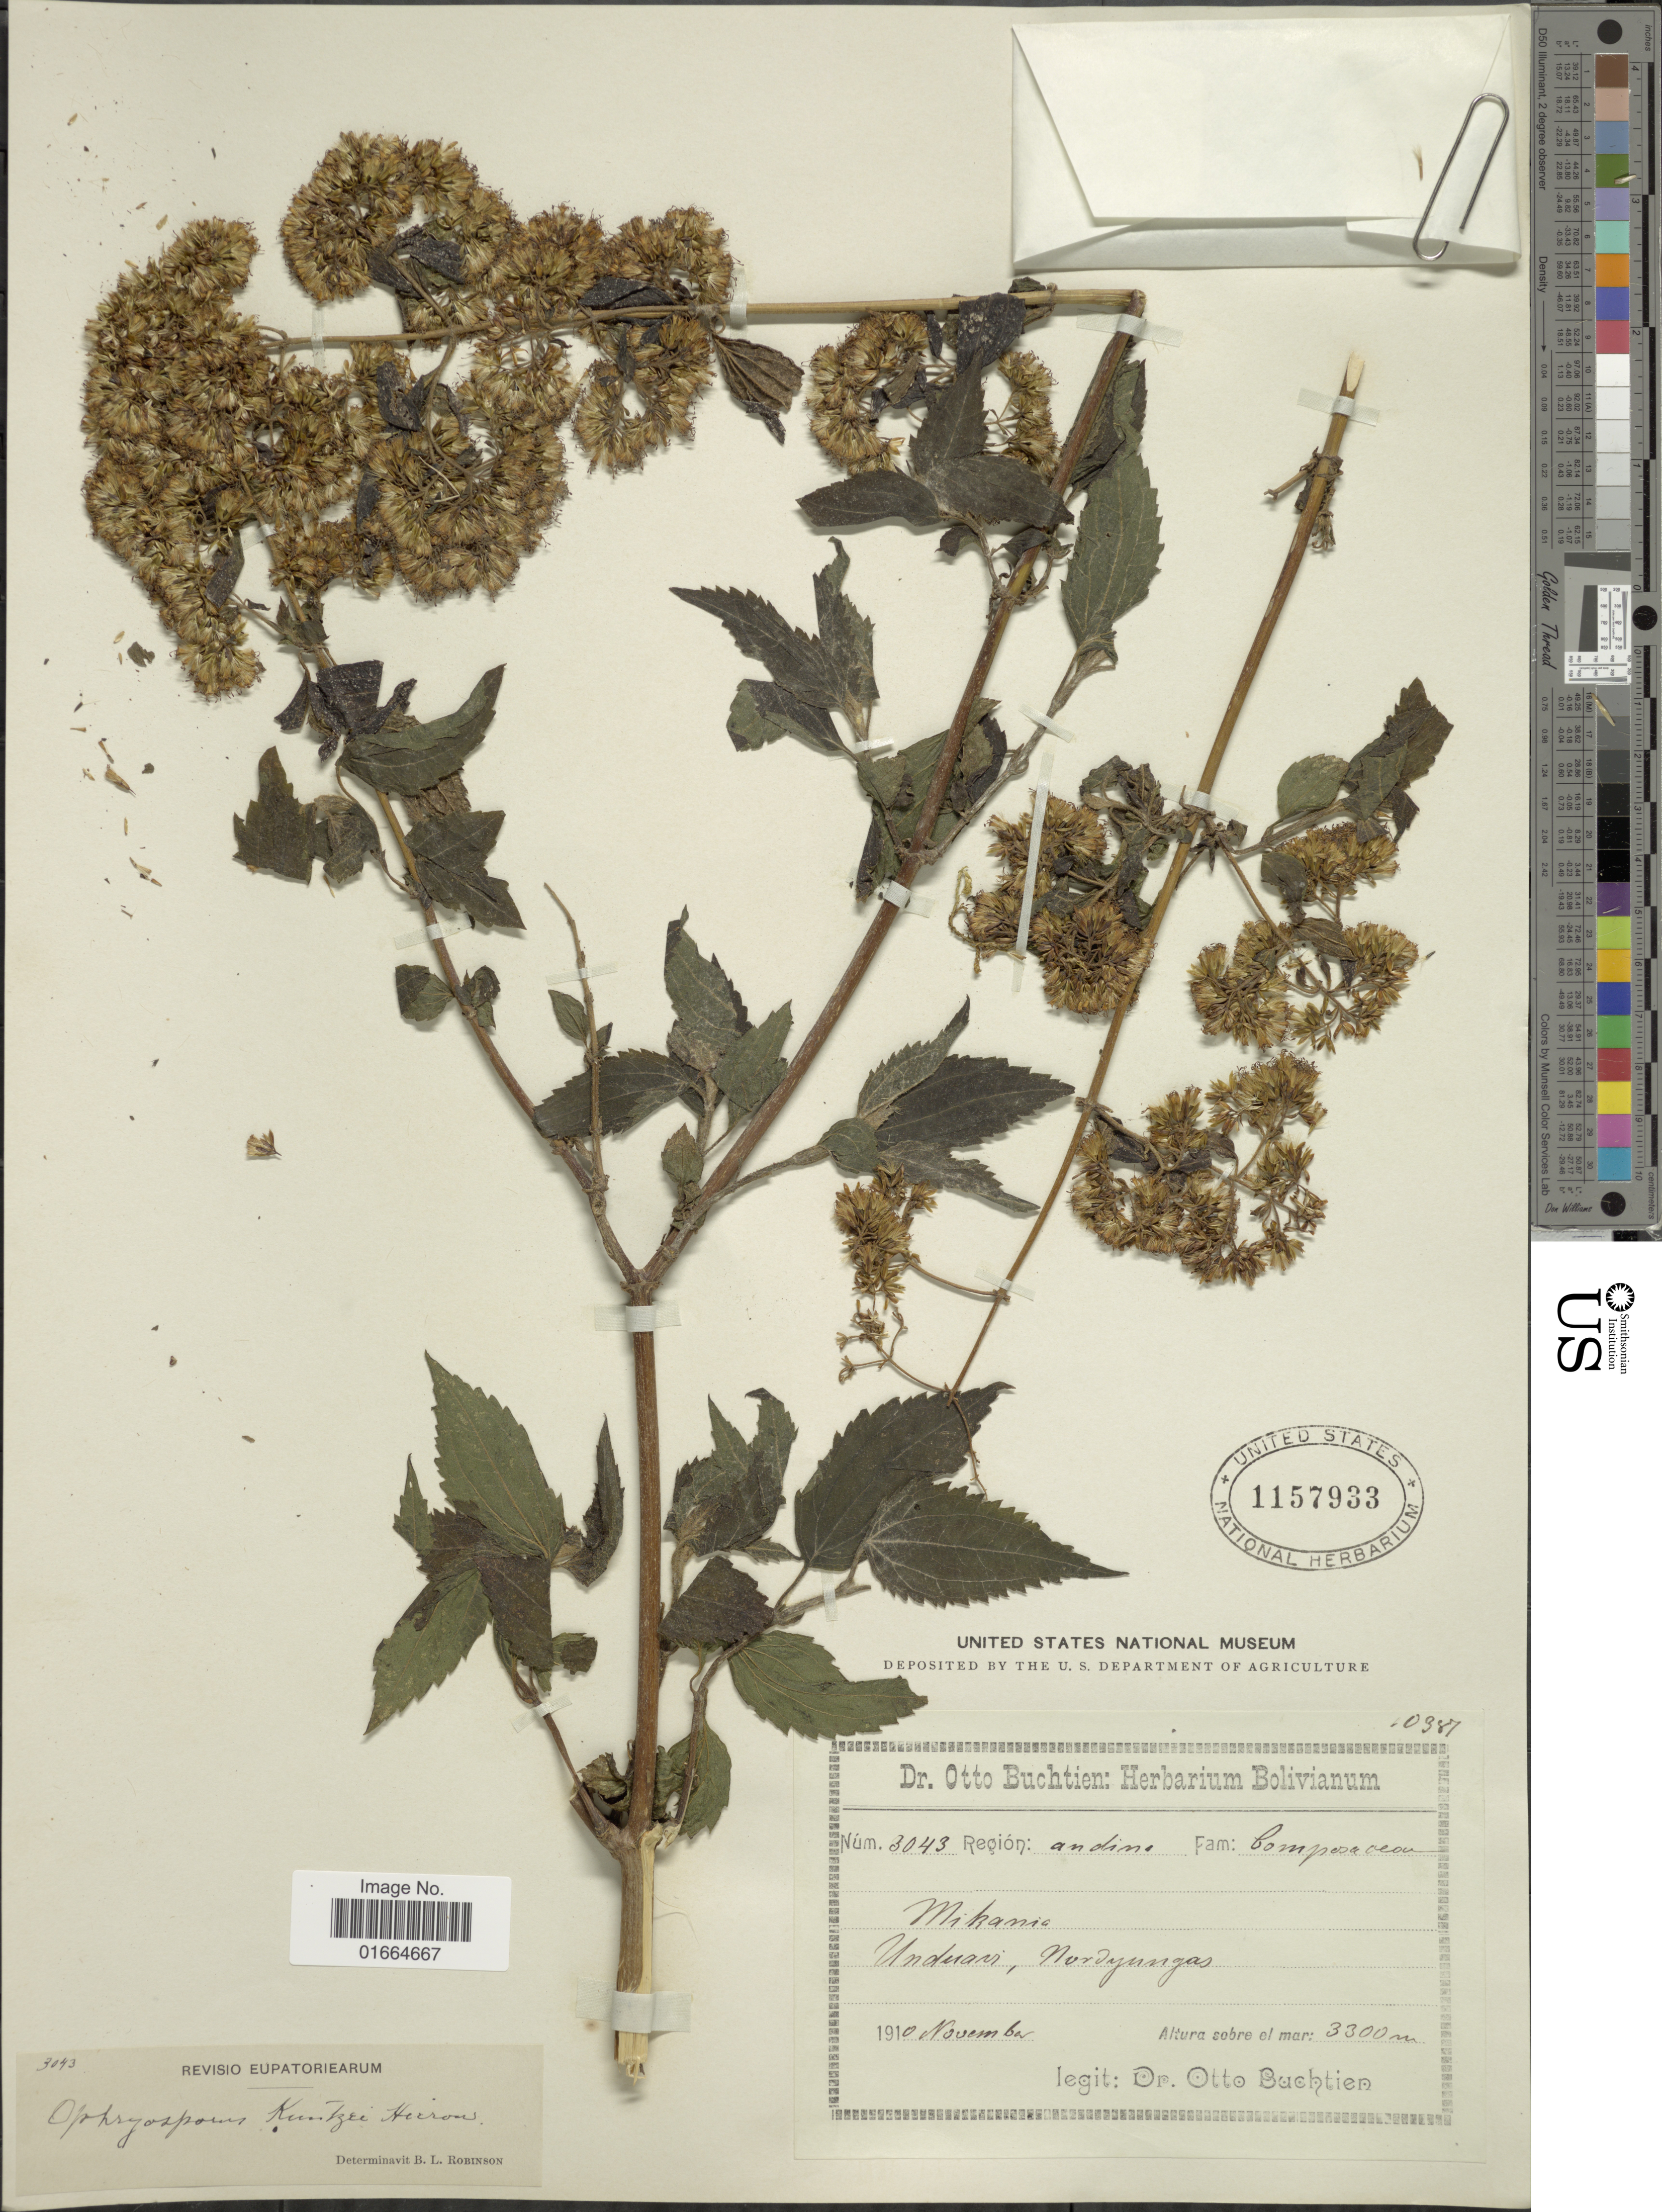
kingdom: Plantae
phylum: Tracheophyta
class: Magnoliopsida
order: Asterales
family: Asteraceae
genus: Ophryosporus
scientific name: Ophryosporus kuntzei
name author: Hieron.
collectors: O. Buchtien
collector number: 3043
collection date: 1910-11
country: Bolivia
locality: Regio Andino, Mikania, Unduaris, Nordyungas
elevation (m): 3300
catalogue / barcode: US 1157933